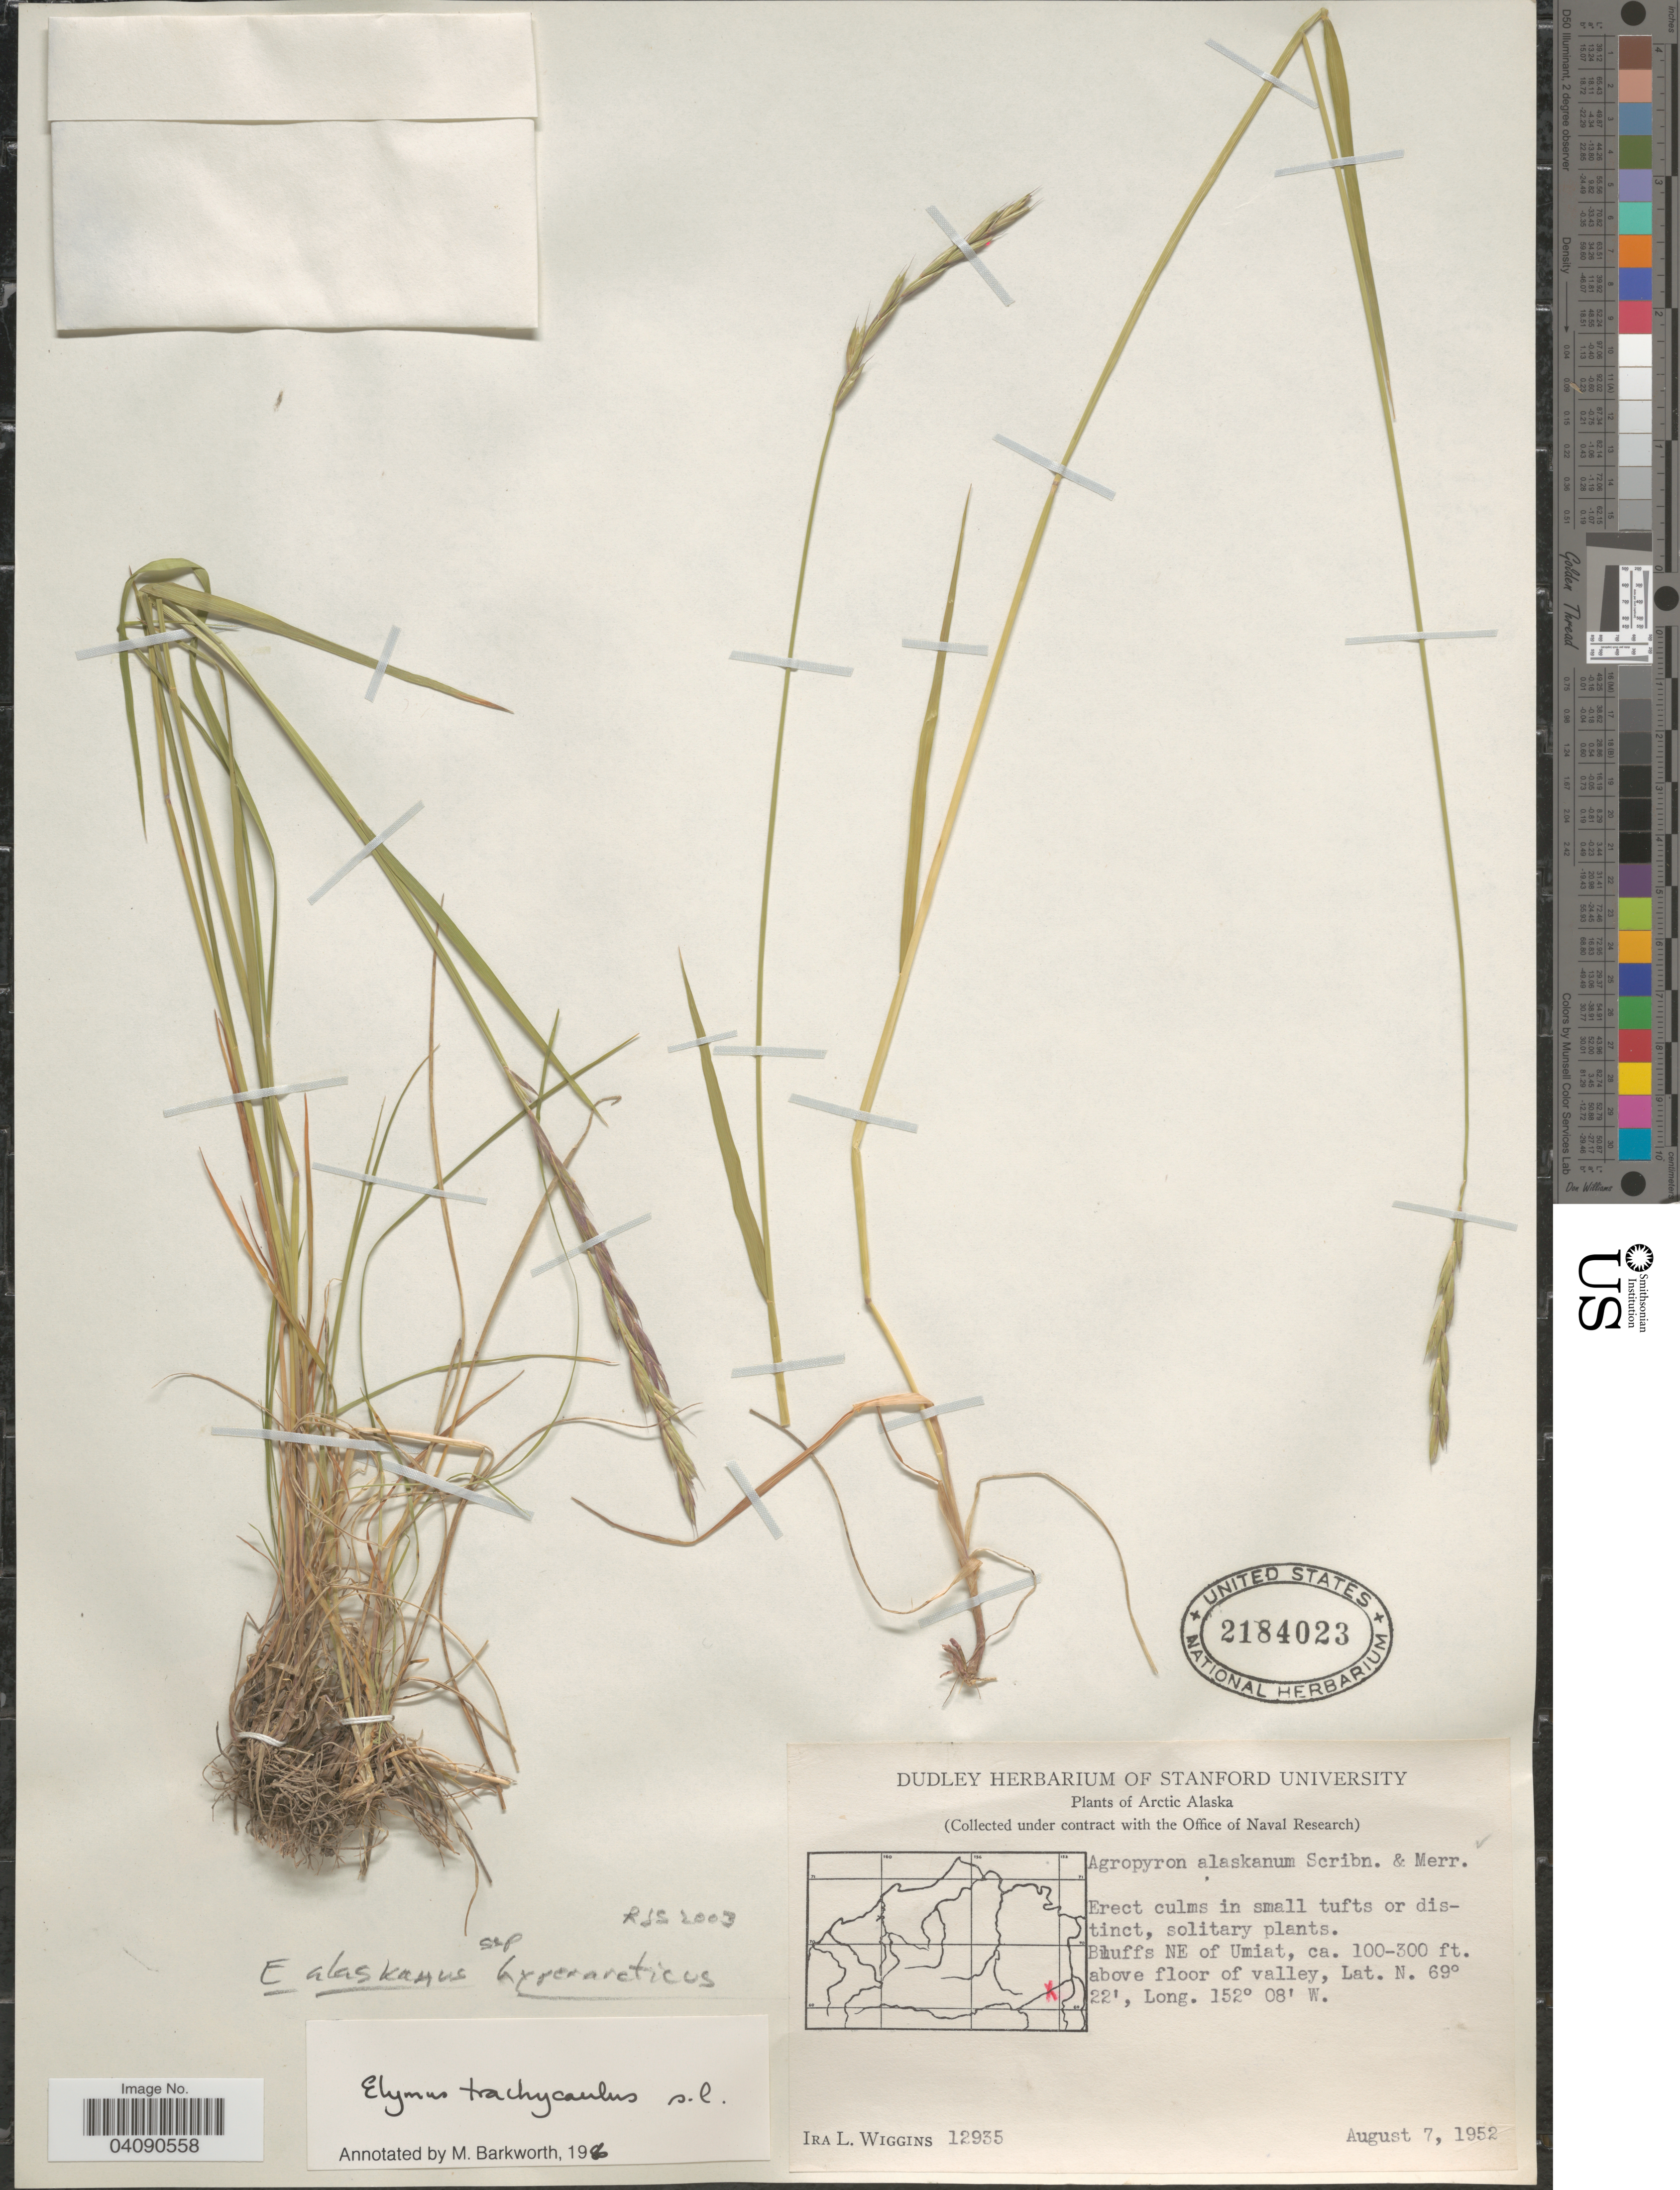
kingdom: Plantae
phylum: Tracheophyta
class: Liliopsida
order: Poales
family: Poaceae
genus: Elymus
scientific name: Elymus alaskanus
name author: (Scribn. & Merr.) Á. Löve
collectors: I. L. Wiggins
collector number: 12935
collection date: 1952-08-07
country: United States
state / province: Alaska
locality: Arctic Alaska. Bluffs NE of Umiat, above floor of valley.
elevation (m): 30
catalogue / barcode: US 2184023